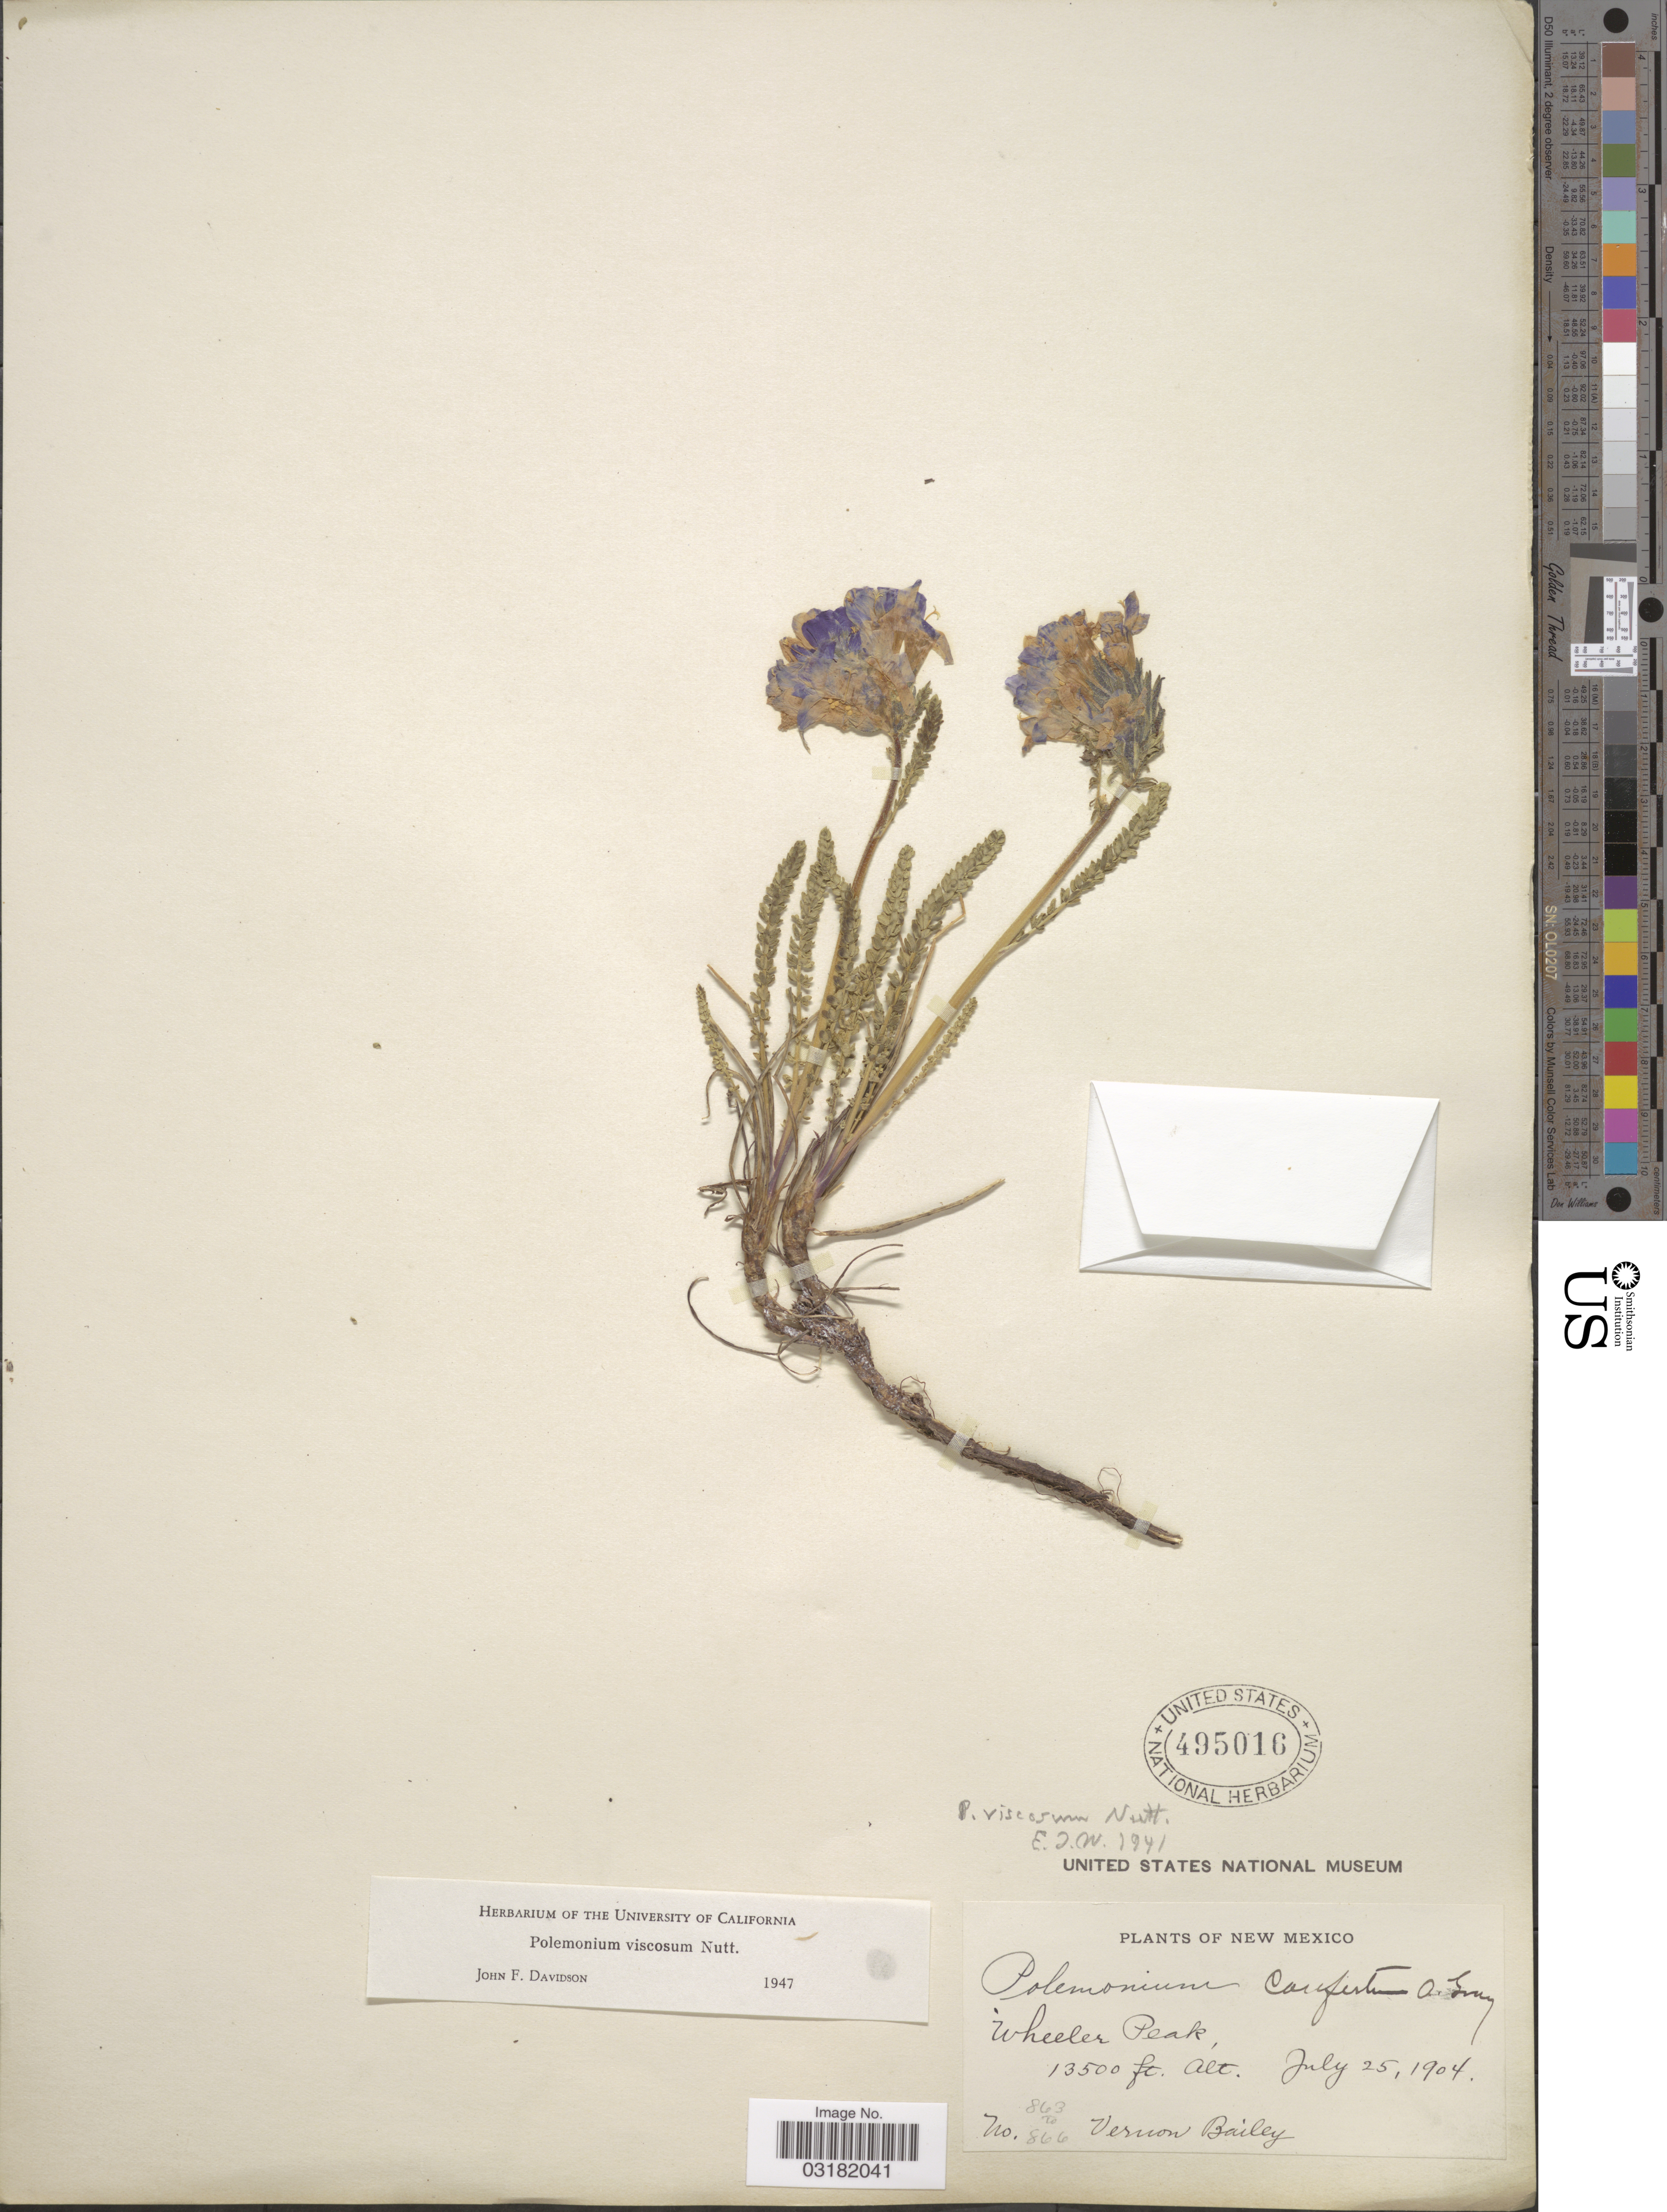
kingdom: Plantae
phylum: Tracheophyta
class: Magnoliopsida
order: Ericales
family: Polemoniaceae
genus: Polemonium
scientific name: Polemonium viscosum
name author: Nutt.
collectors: V. O. Bailey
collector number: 863 to 866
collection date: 1904-07-25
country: United States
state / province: New Mexico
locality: Wheeler Peak.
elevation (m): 4115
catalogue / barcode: US 495016